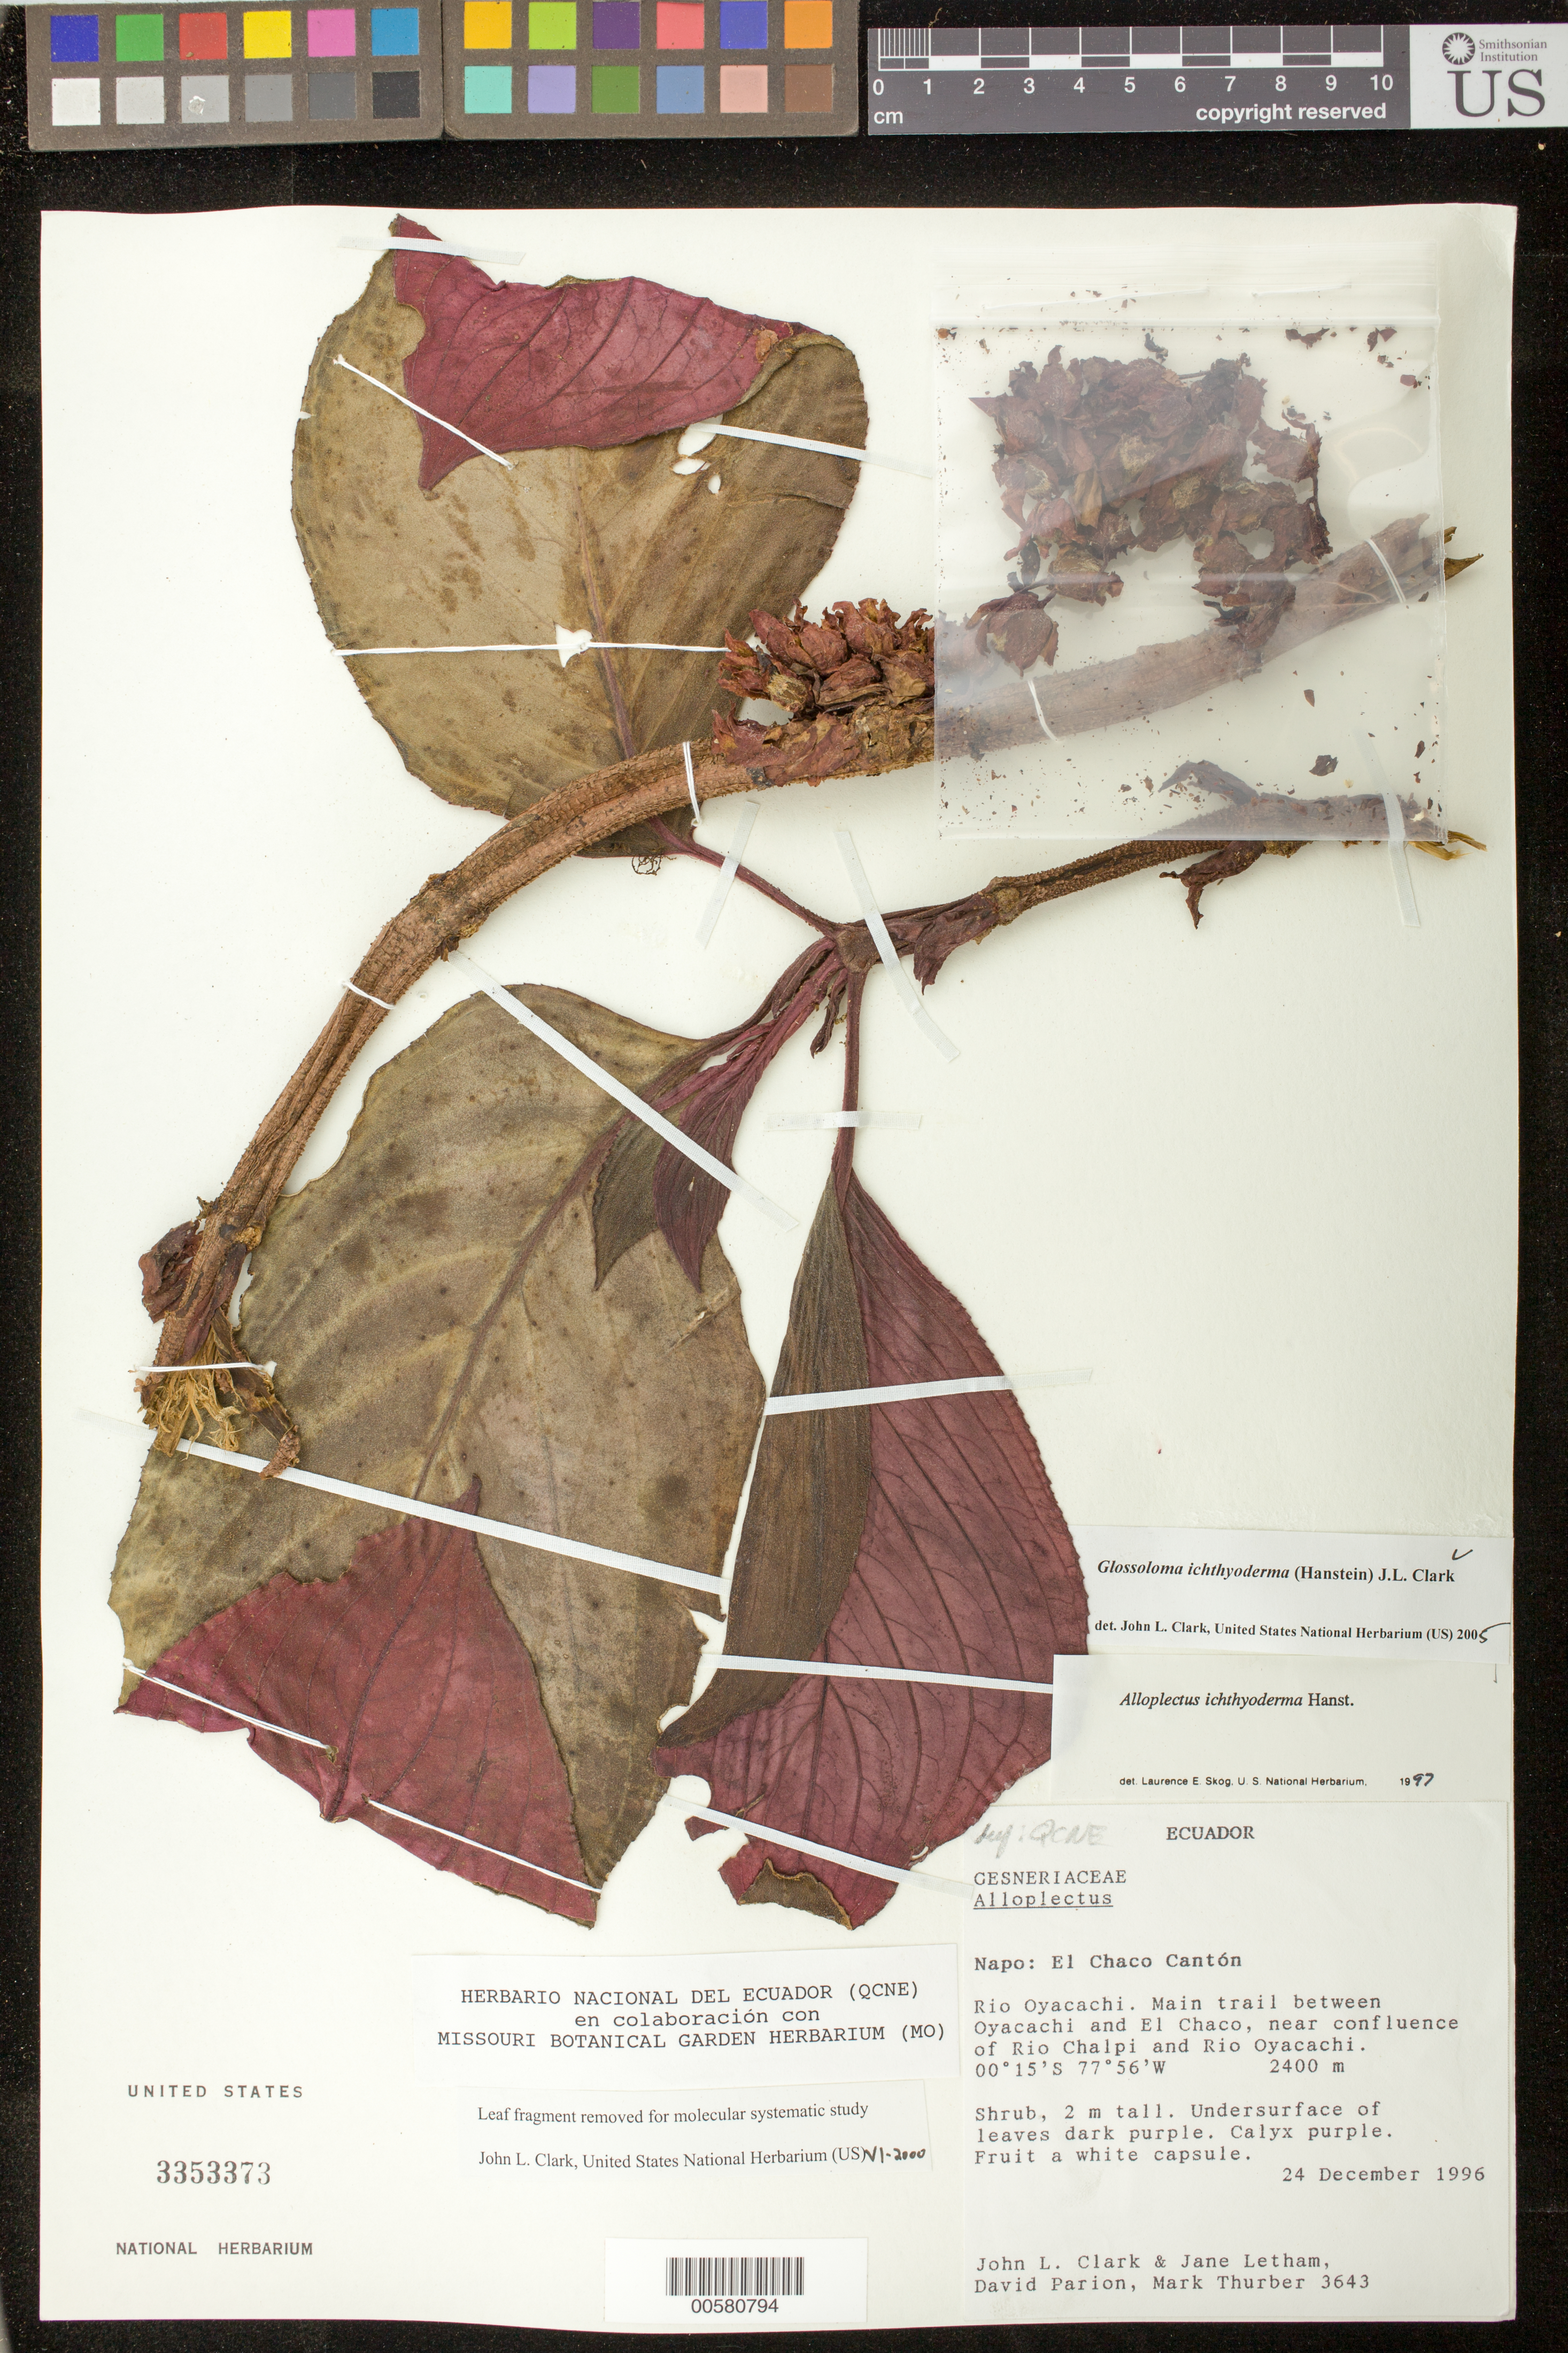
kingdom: Plantae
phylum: Tracheophyta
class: Magnoliopsida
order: Lamiales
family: Gesneriaceae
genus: Glossoloma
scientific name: Glossoloma ichthyoderma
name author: (Hanst.) J.L. Clark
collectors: J. L. Clark & et al.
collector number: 3643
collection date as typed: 24 Dec 1996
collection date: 1996-12-24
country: Ecuador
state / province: Napo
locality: El Chaco Cantón. Rio Oyacachi, main trail between Oyacachi and El Chaco, near confluence of Rio Chalpi and Rio Oyacachi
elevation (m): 2400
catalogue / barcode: US 3353373